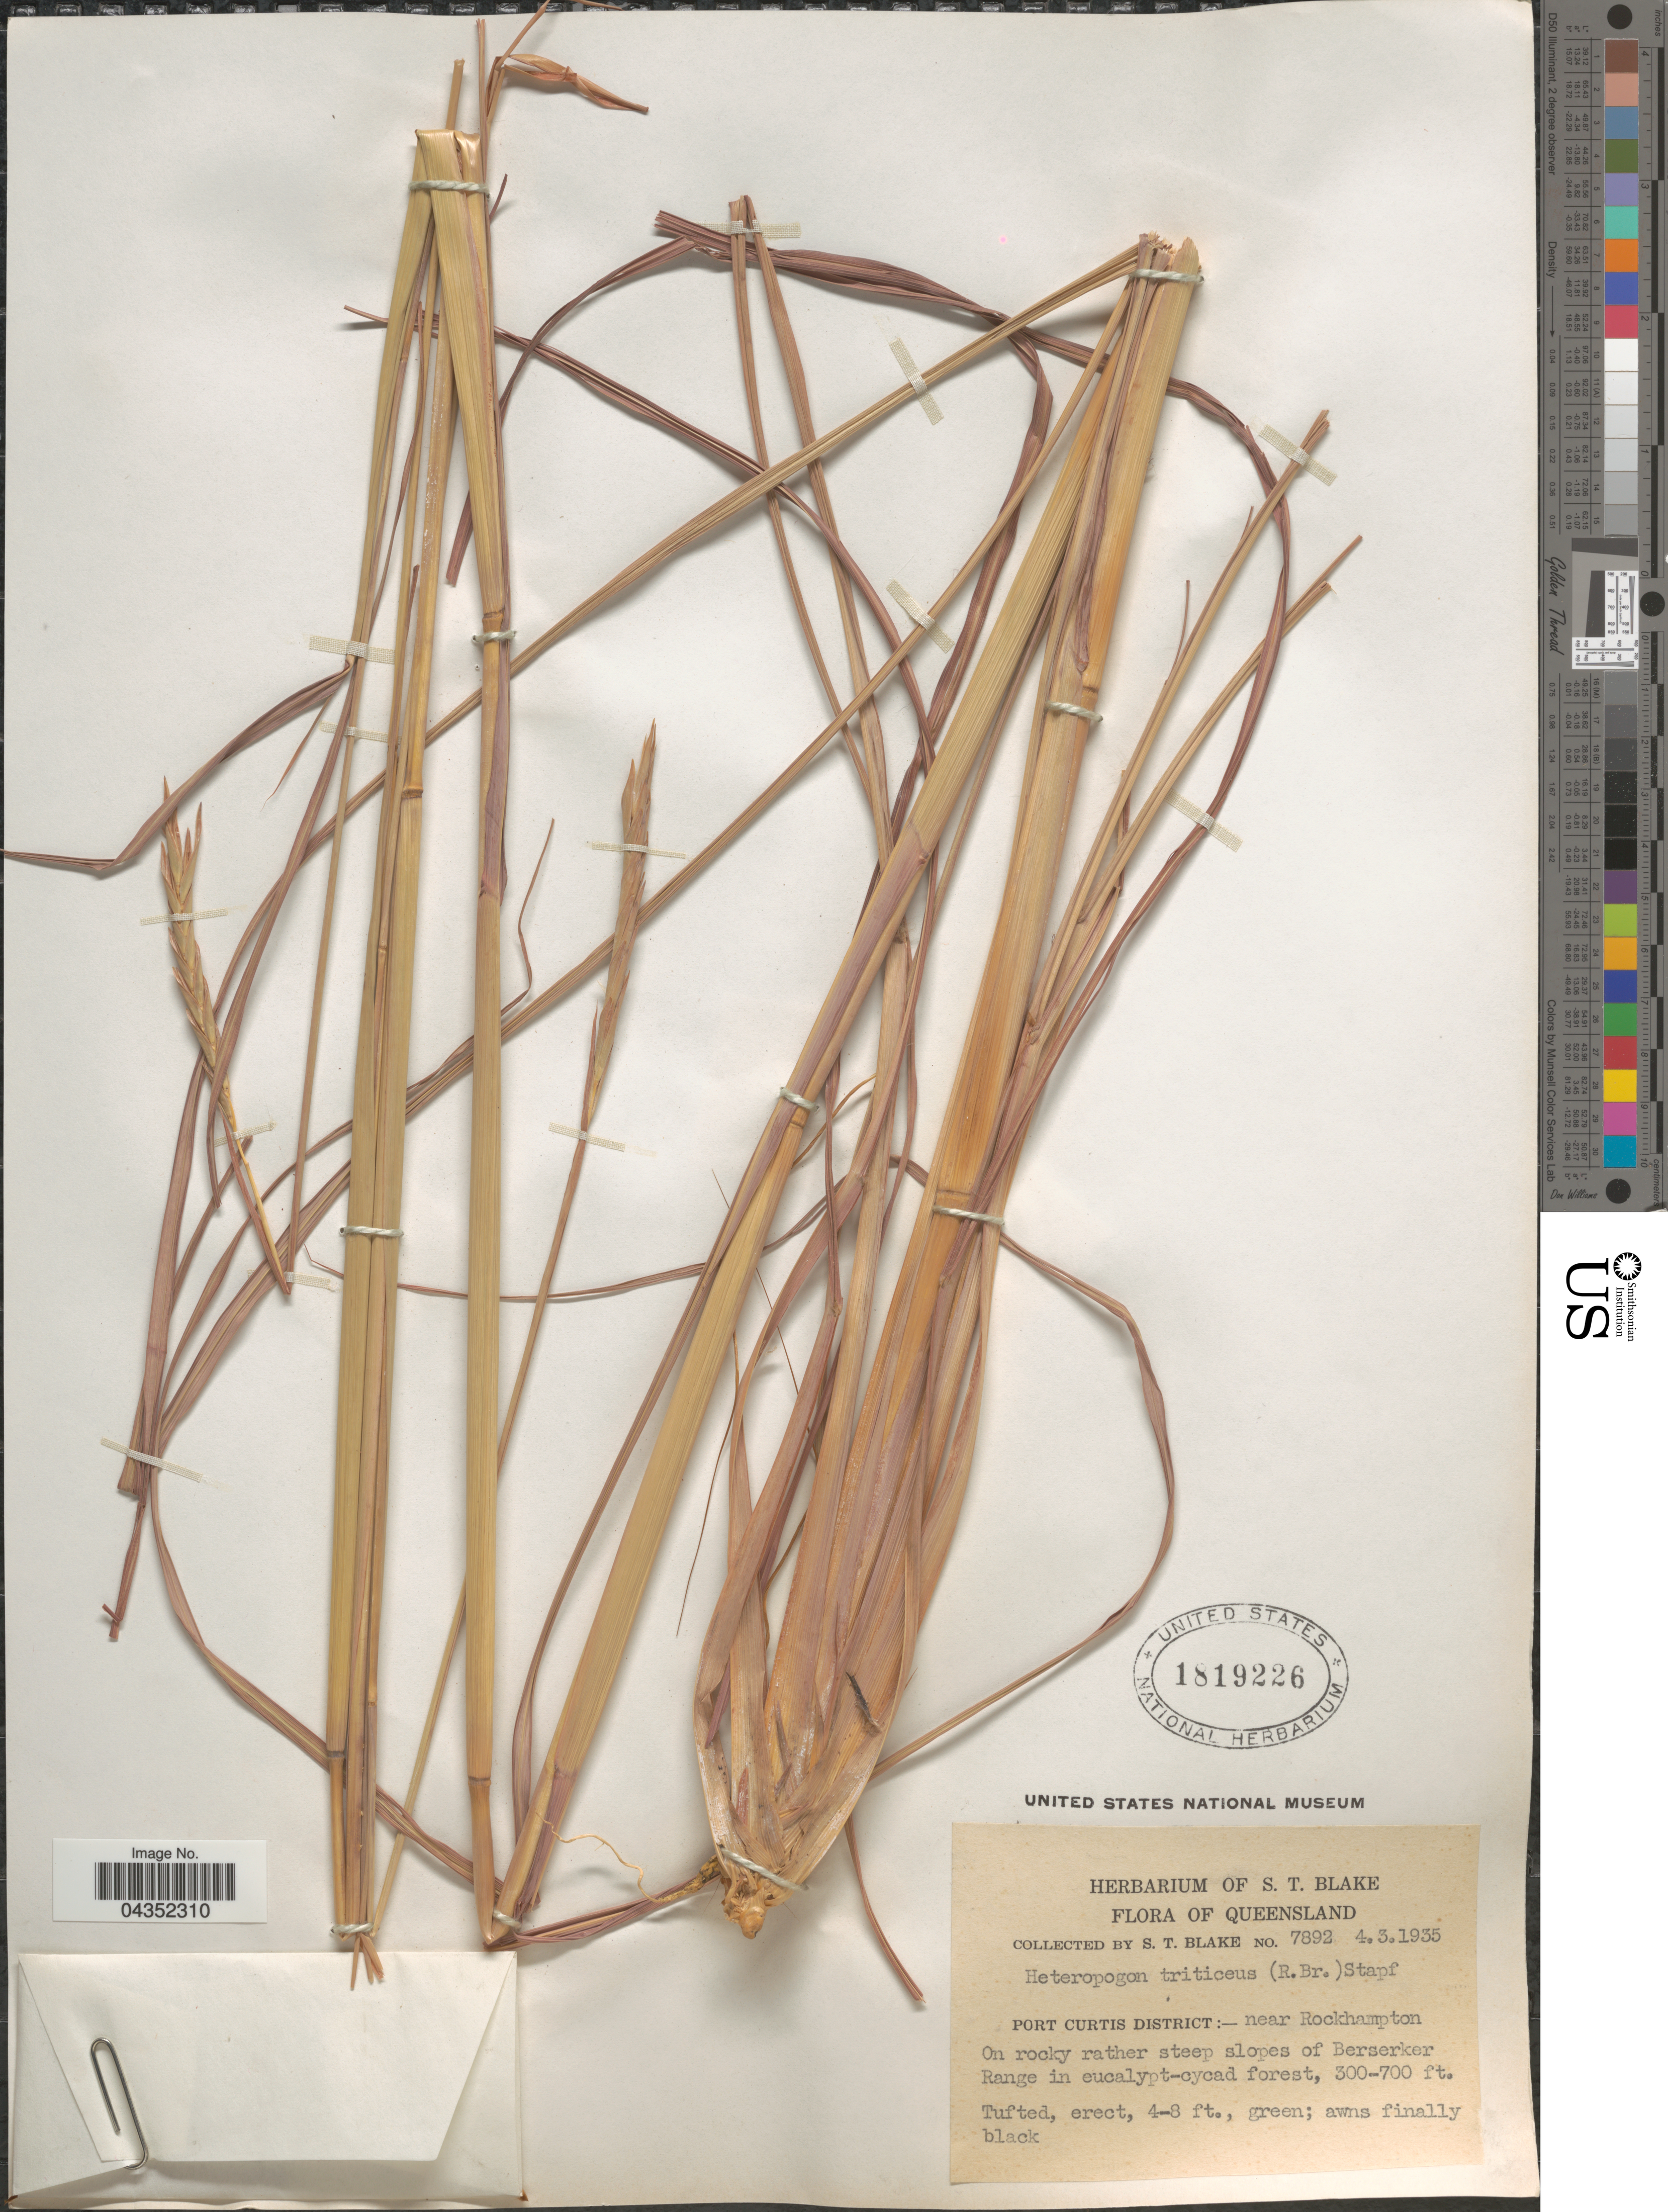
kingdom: Plantae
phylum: Tracheophyta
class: Liliopsida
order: Poales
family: Poaceae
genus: Heteropogon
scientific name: Heteropogon triticeus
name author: (R. Br.) Stapf ex Craib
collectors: S. T. Blake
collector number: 7892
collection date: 1935-03-04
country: Australia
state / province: Queensland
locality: Port Curtis District:-near Rockhampton. On rocky rather steep slopes of Berserker Range in eucalypt-cycad forest.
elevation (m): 91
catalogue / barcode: US 1819226